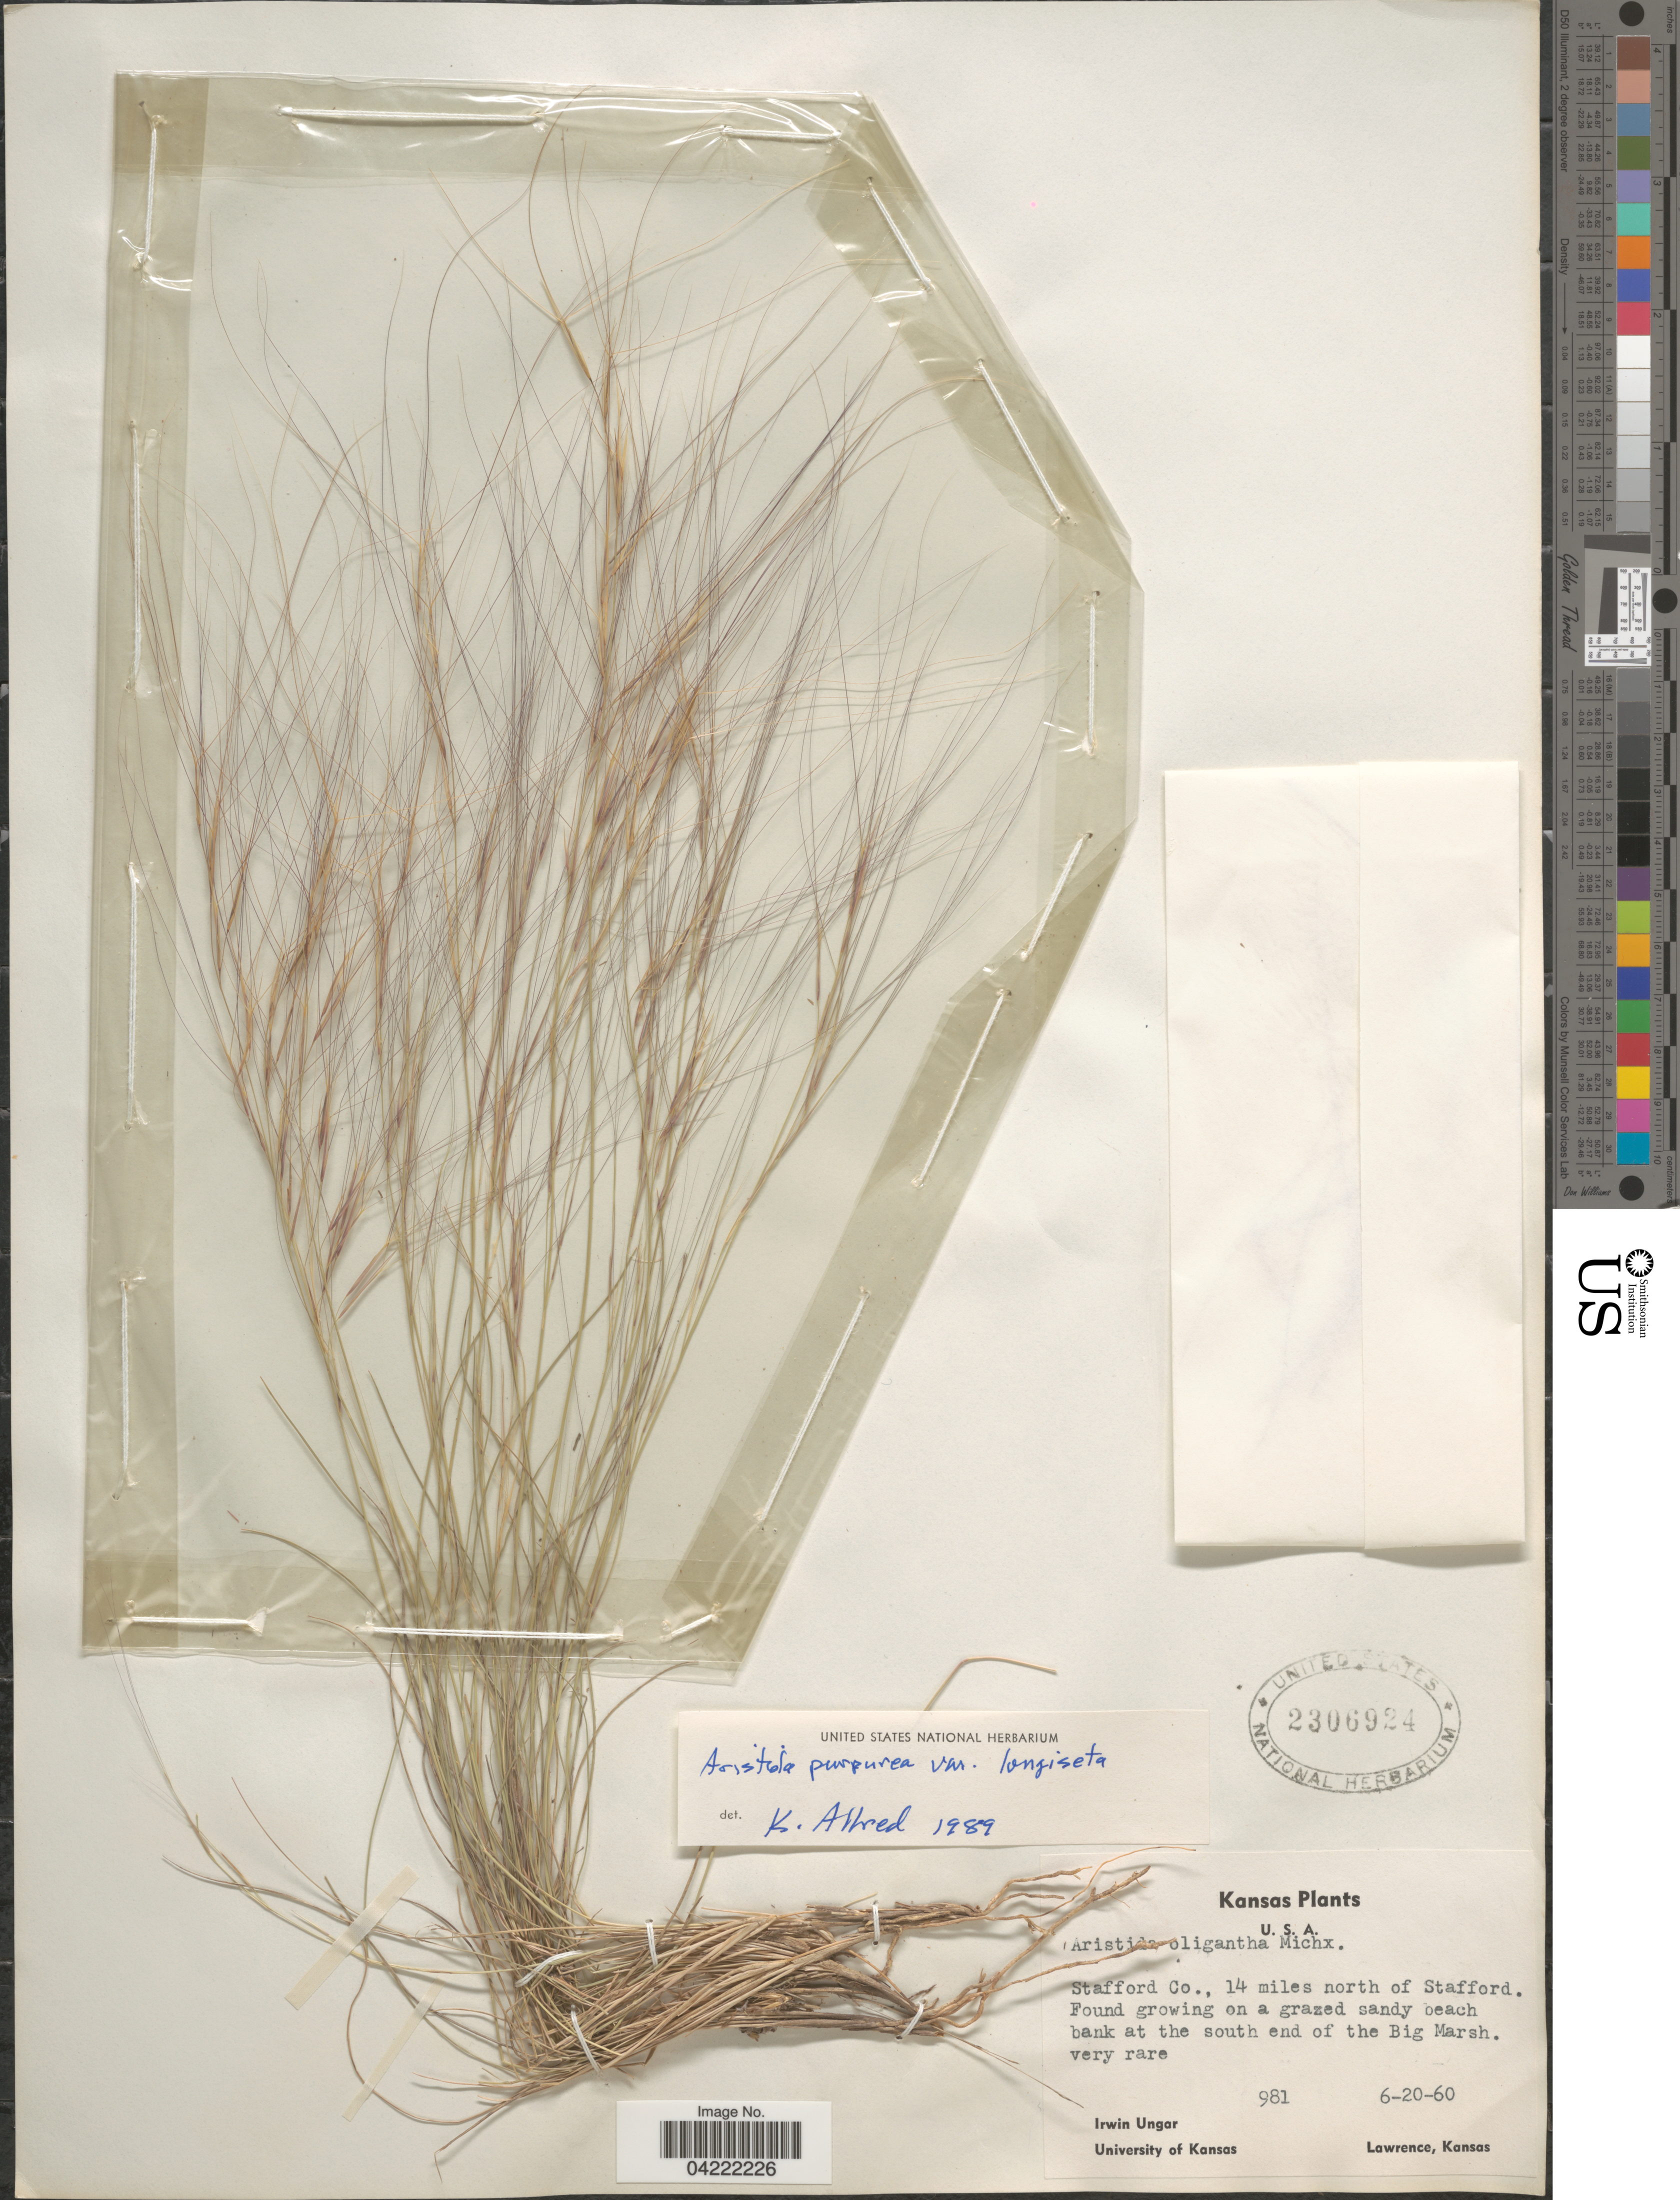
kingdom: Plantae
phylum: Tracheophyta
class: Liliopsida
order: Poales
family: Poaceae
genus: Aristida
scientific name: Aristida purpurea var. longiseta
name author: (Steud.) Vasey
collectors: I. Ungar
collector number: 981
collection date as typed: Transcribed d/m/y: 20/6/60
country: United States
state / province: Kansas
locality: Stafford Co., 14 miles north of Stafford. Found growing on a grazed sandy beach bank at the south end of the Big Marsh.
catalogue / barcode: US 2306924